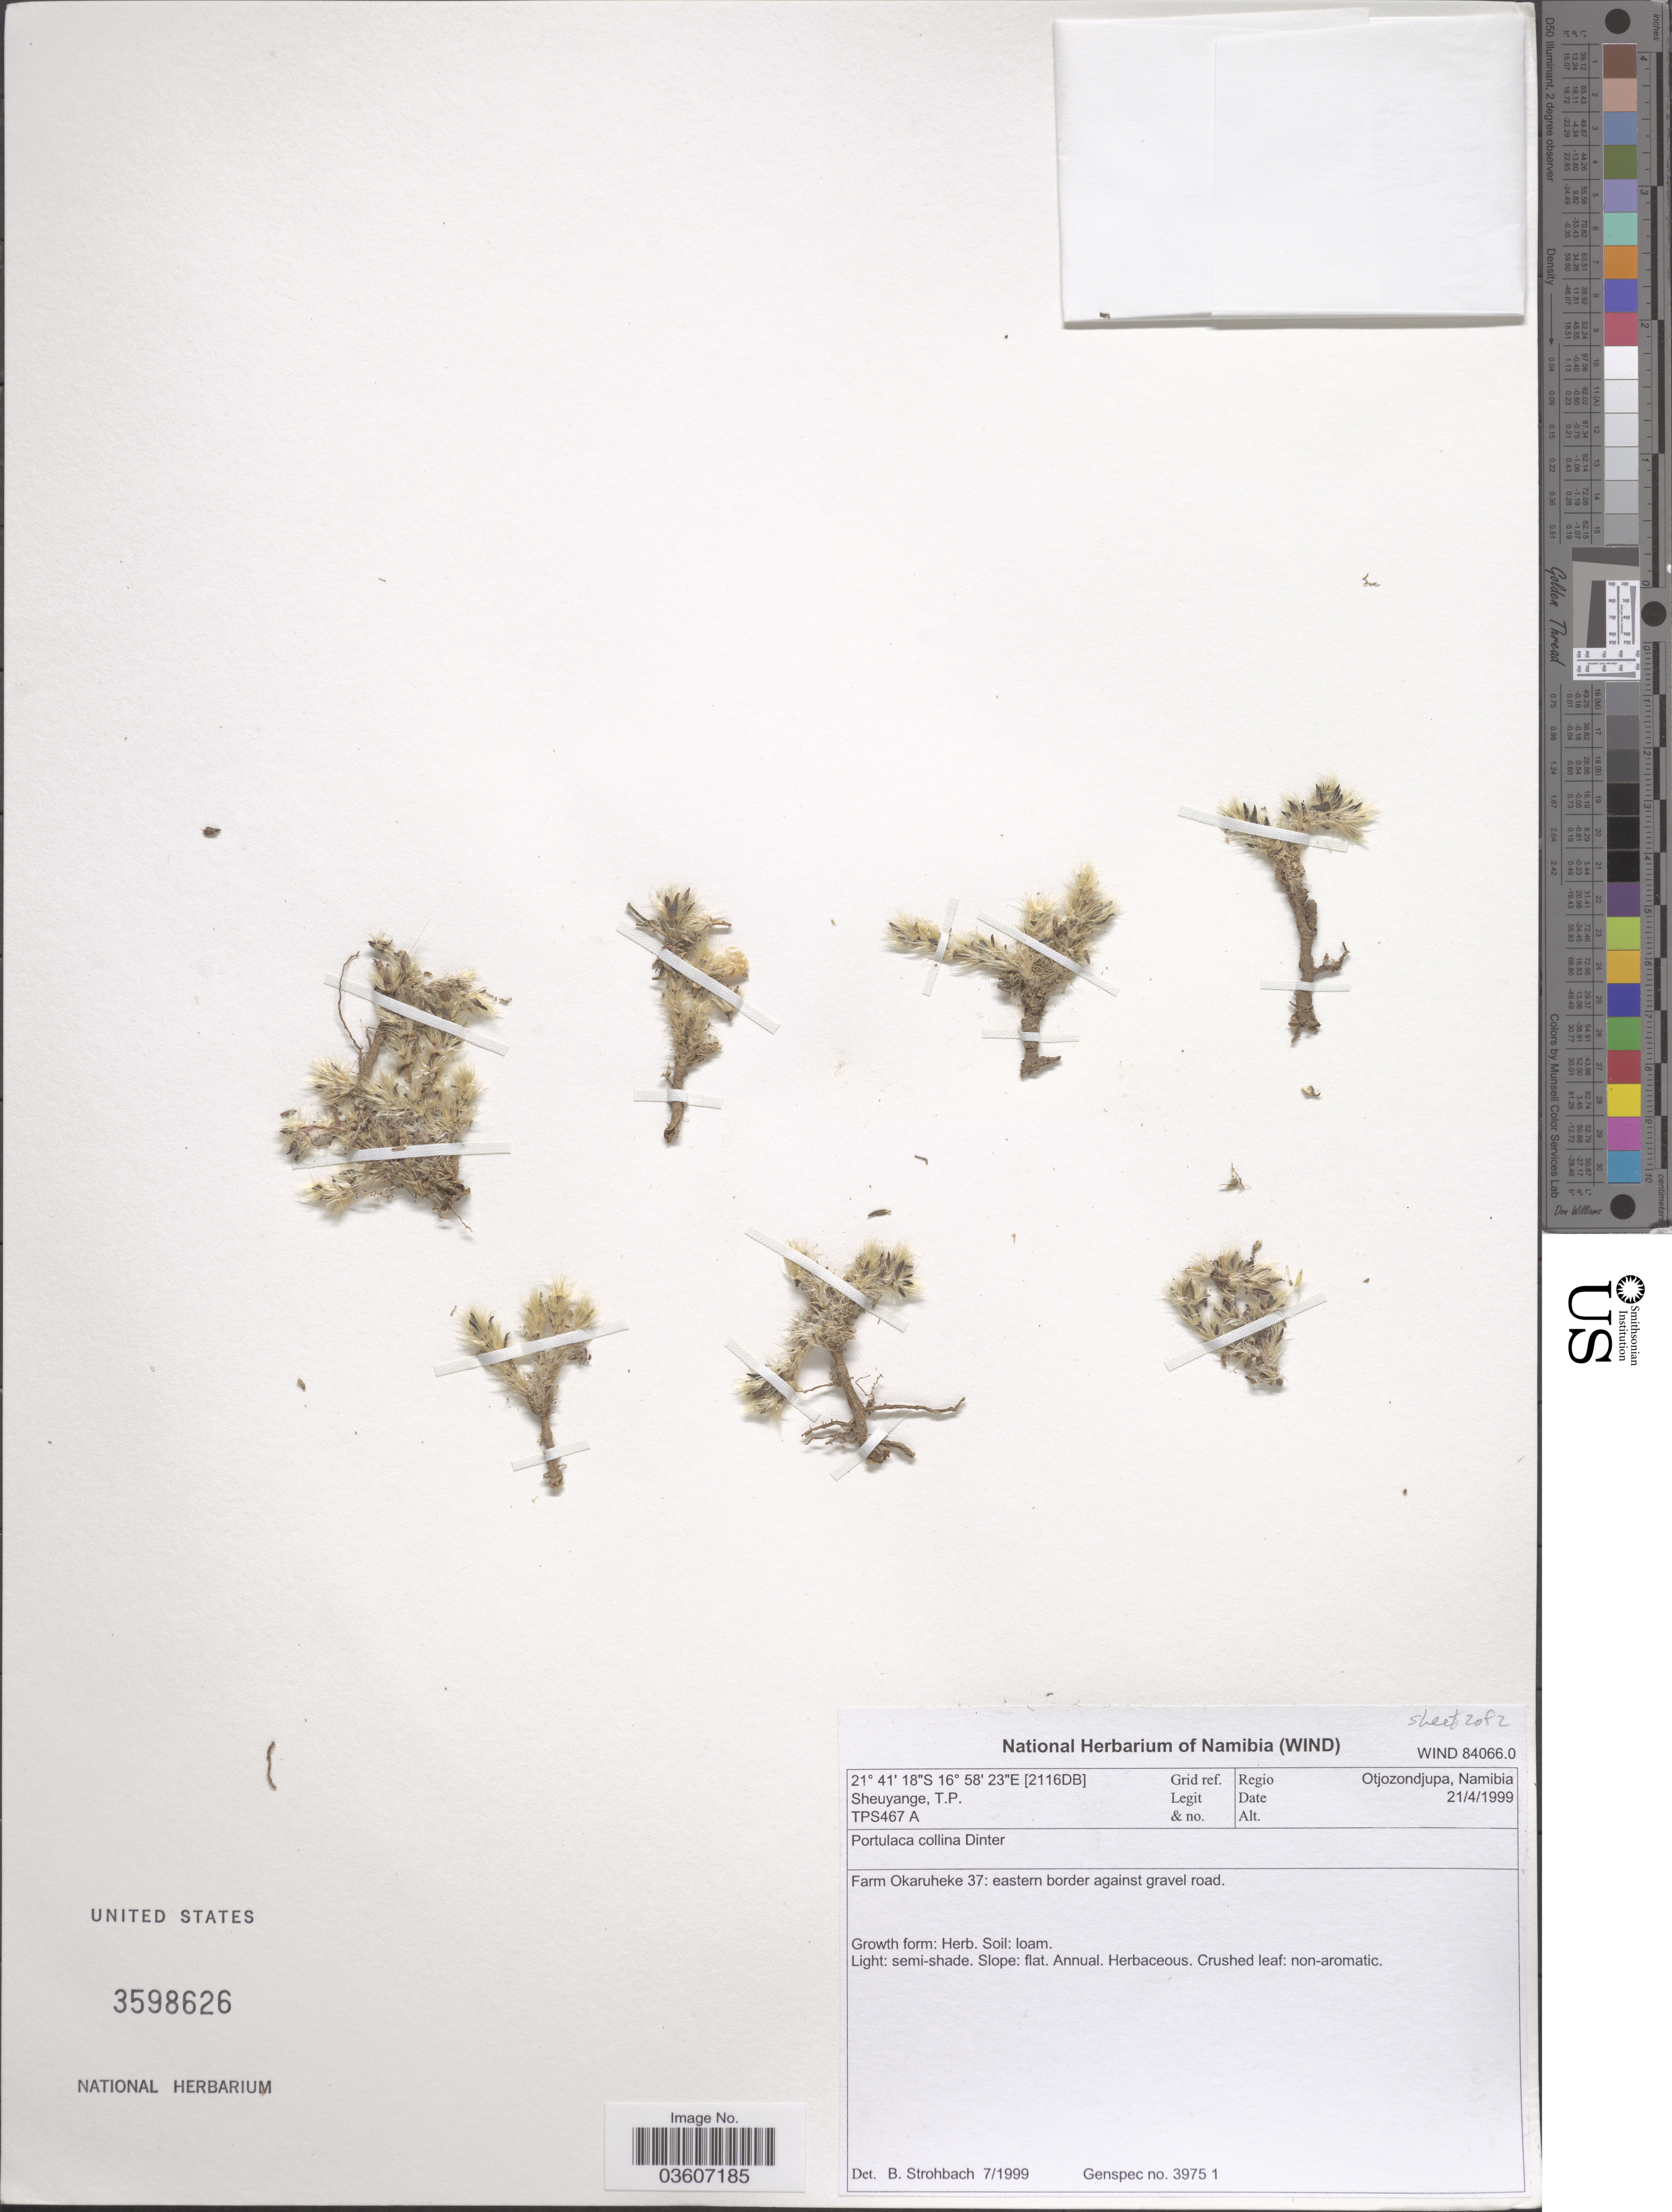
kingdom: Plantae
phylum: Tracheophyta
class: Magnoliopsida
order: Caryophyllales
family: Portulacaceae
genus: Portulaca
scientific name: Portulaca collina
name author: Dinter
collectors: T. Sheuyange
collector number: TPS467A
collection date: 1999-04-21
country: Namibia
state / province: Otjozondjupa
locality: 2116DB Grid ref. Regio Otjozondjupa. Farm Okaruheke 37: eastern border against gravel road.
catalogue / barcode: US 3598626